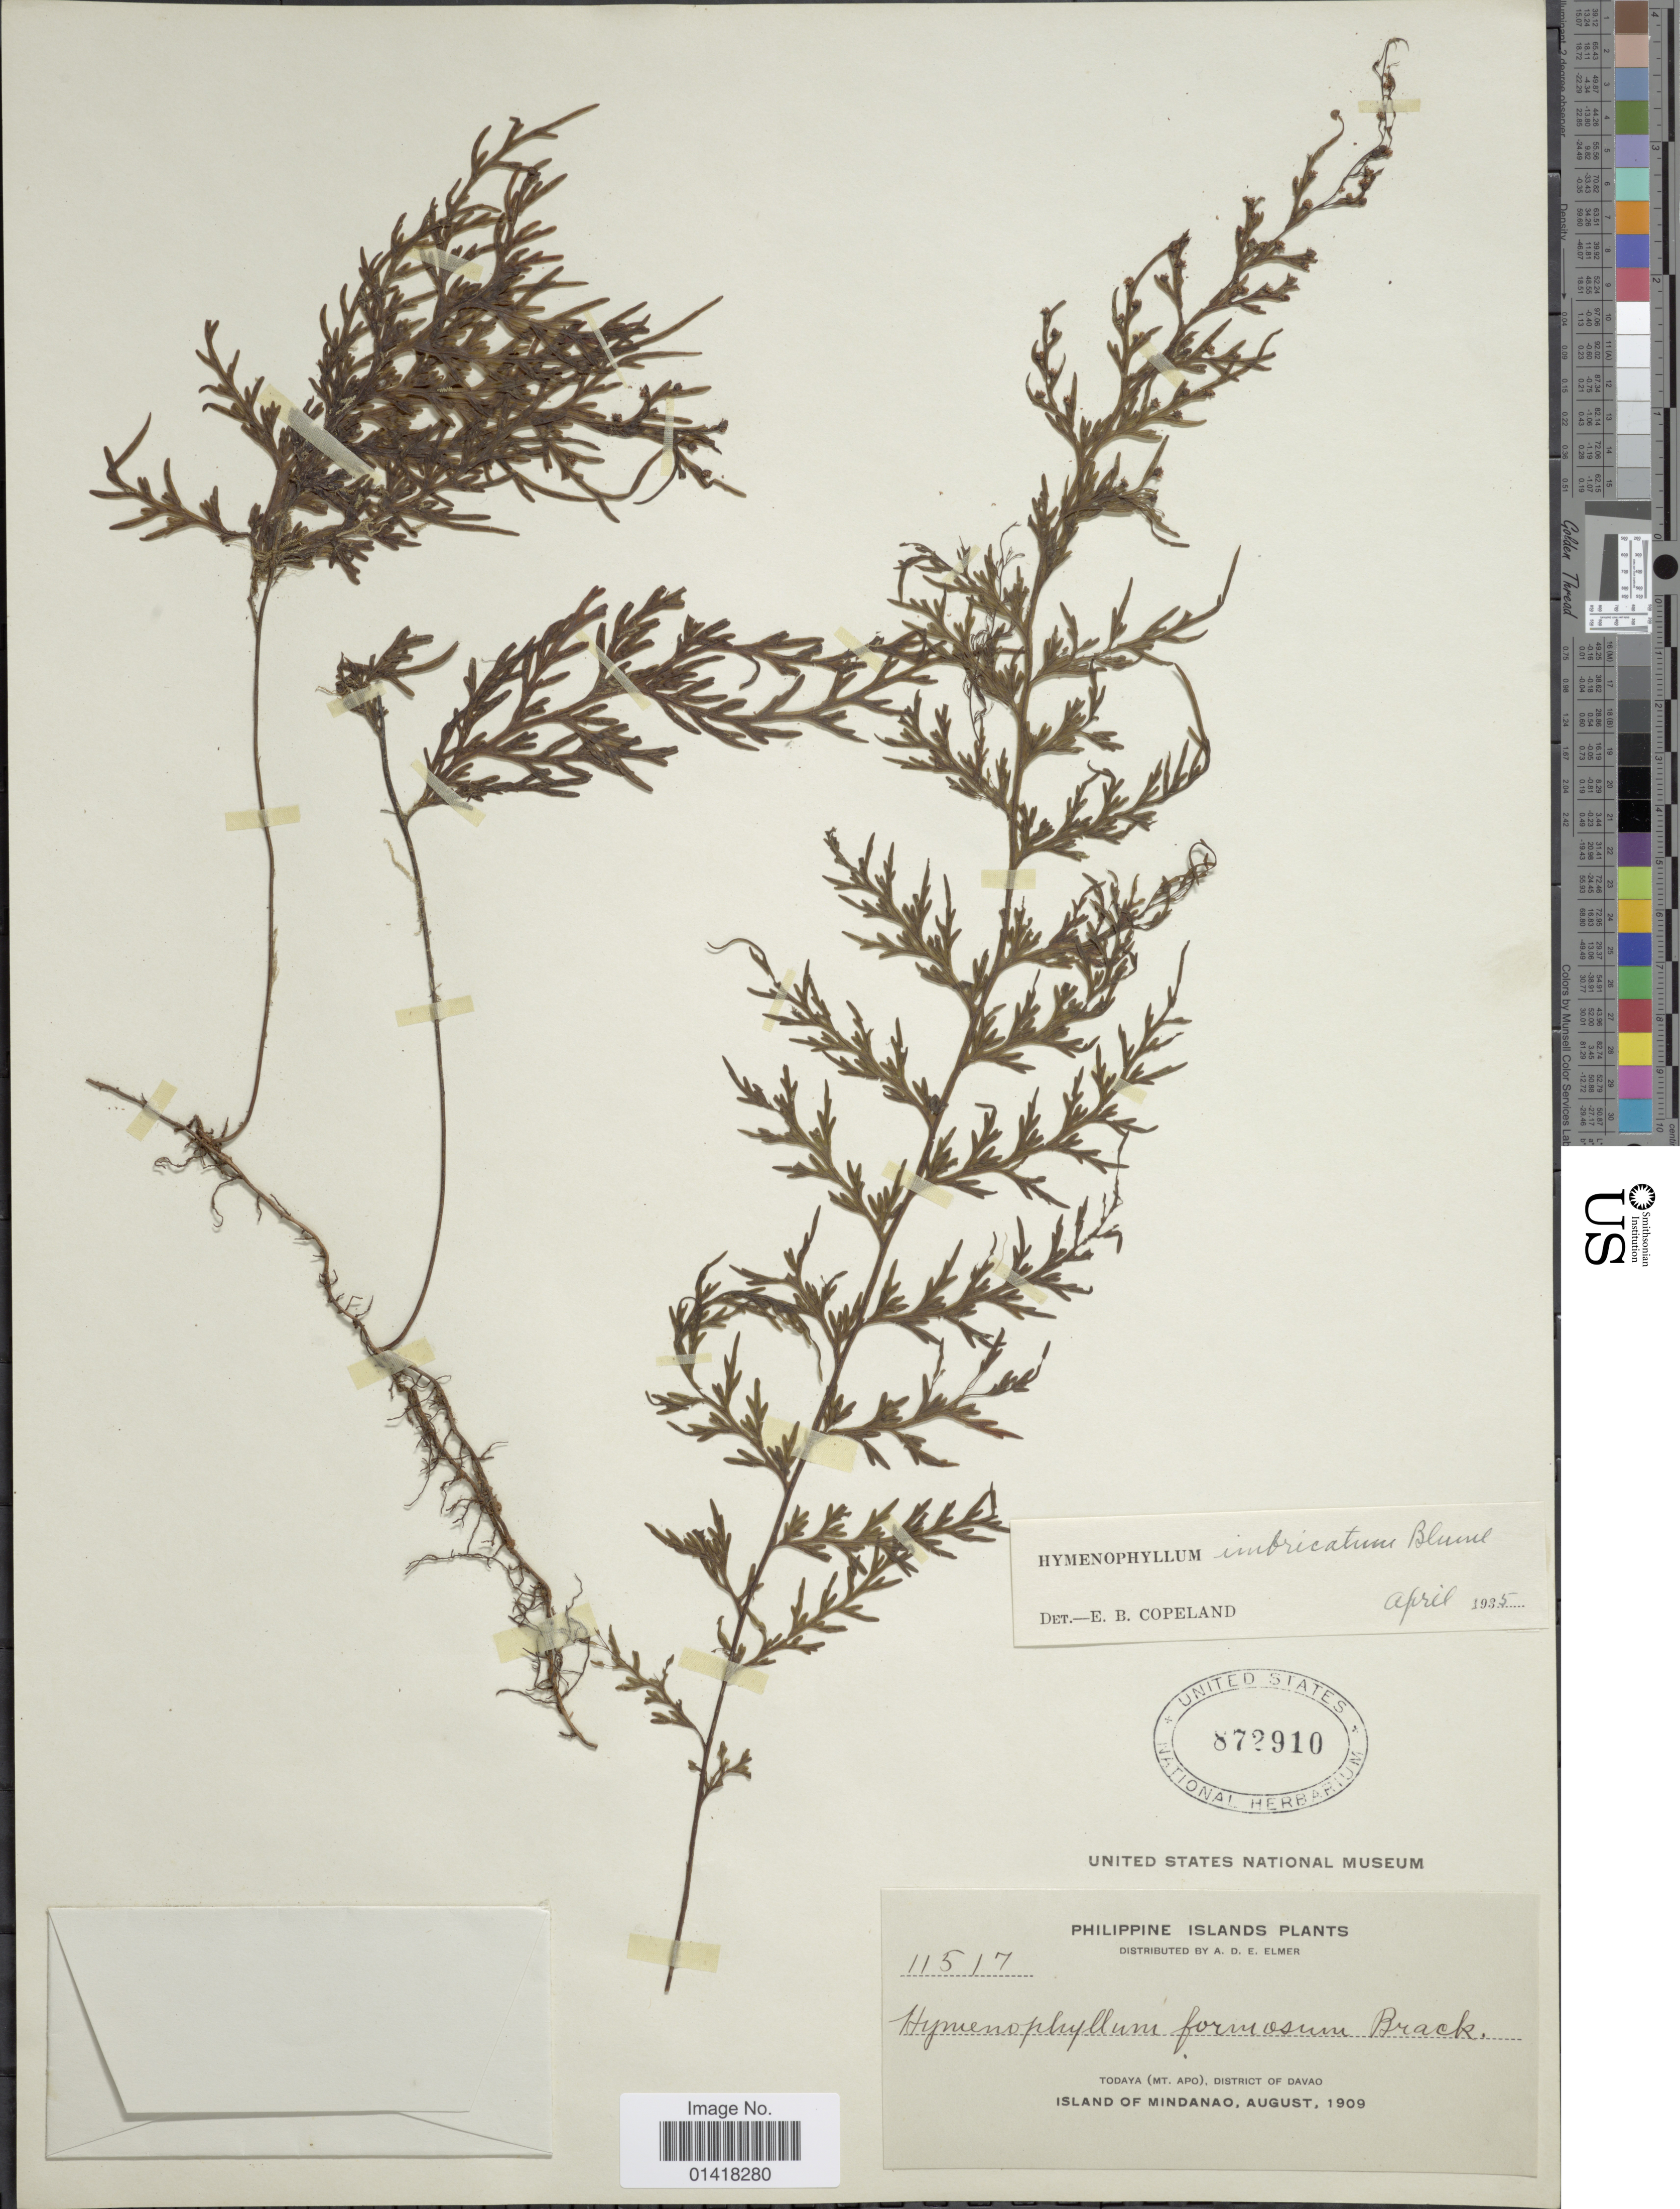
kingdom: Plantae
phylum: Tracheophyta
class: Polypodiopsida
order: Hymenophyllales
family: Hymenophyllaceae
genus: Hymenophyllum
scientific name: Hymenophyllum imbricatum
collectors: A. D. E. Elmer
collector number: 11517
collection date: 1909-08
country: Philippines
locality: Philippine Islands, Todaya (Mt. Apo) . District of Davao, Island of Mindanao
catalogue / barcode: US 872910